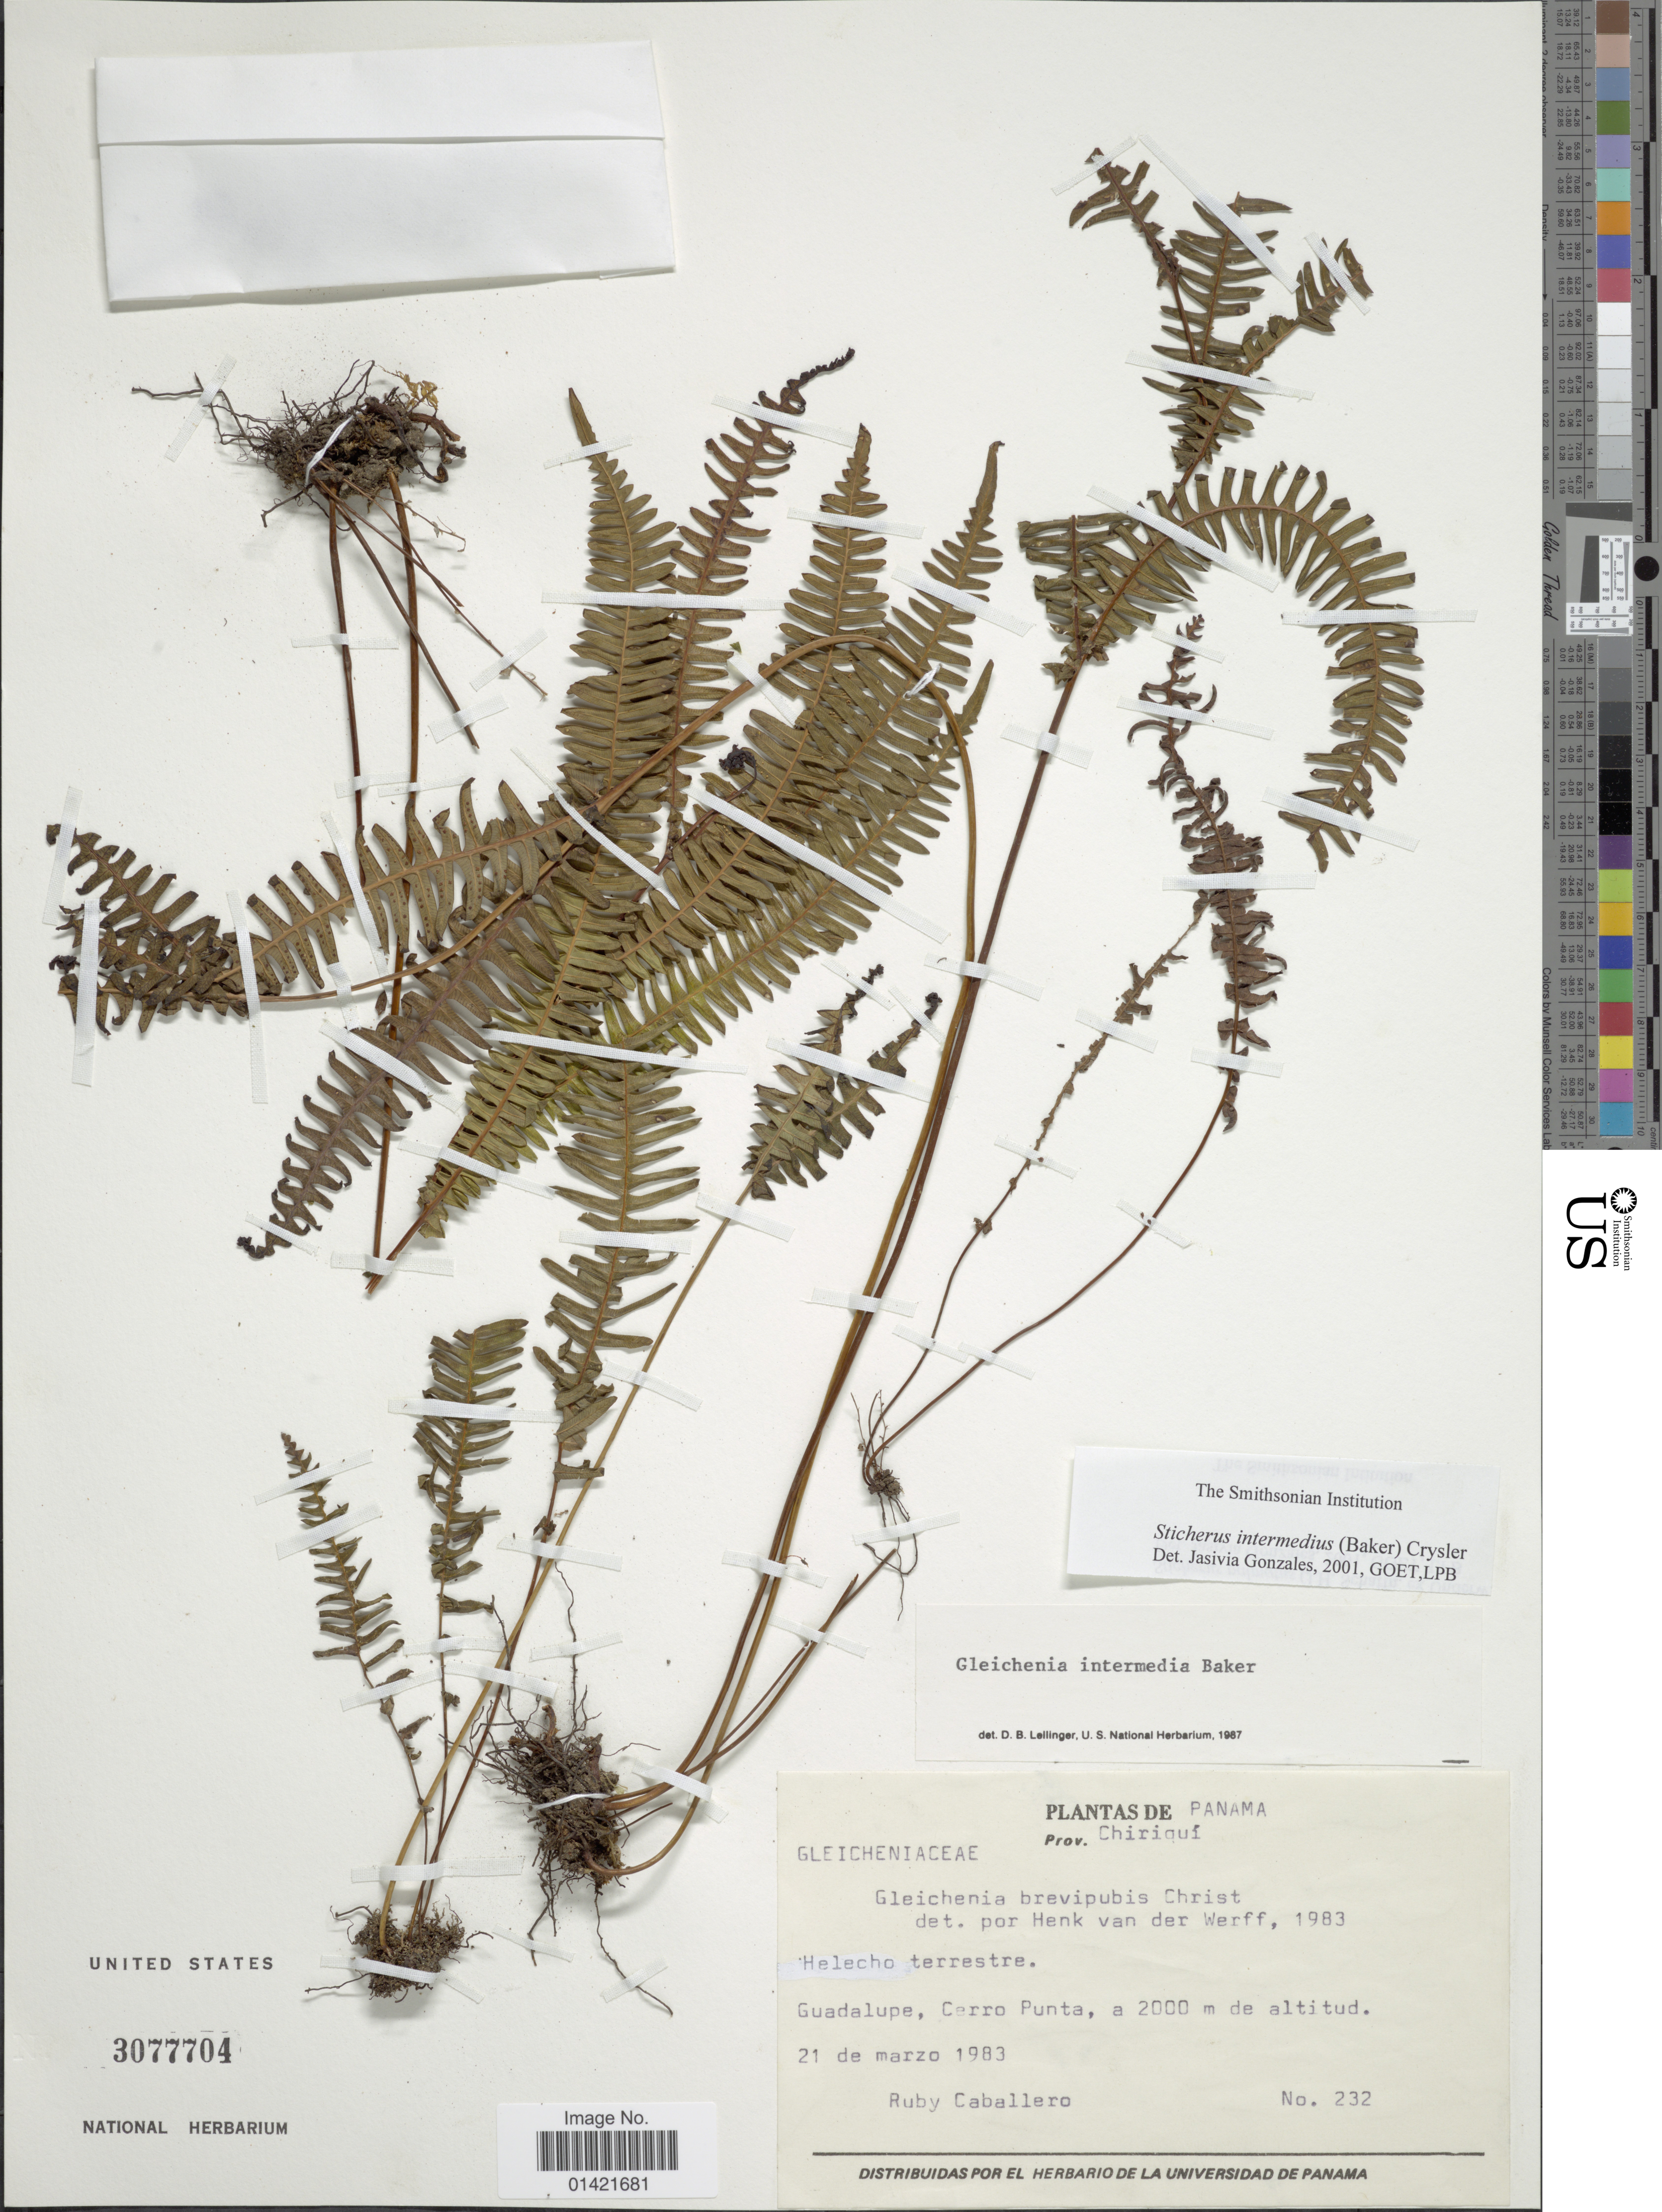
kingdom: Plantae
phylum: Tracheophyta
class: Polypodiopsida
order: Gleicheniales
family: Gleicheniaceae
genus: Sticherus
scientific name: Sticherus intermedius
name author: (Baker) Chrysler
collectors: R. Caballero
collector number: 232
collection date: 1983-03-21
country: Panama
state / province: Chiriqui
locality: Guadalupe, Cerro Punta.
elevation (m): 2000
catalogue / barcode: US 3077704